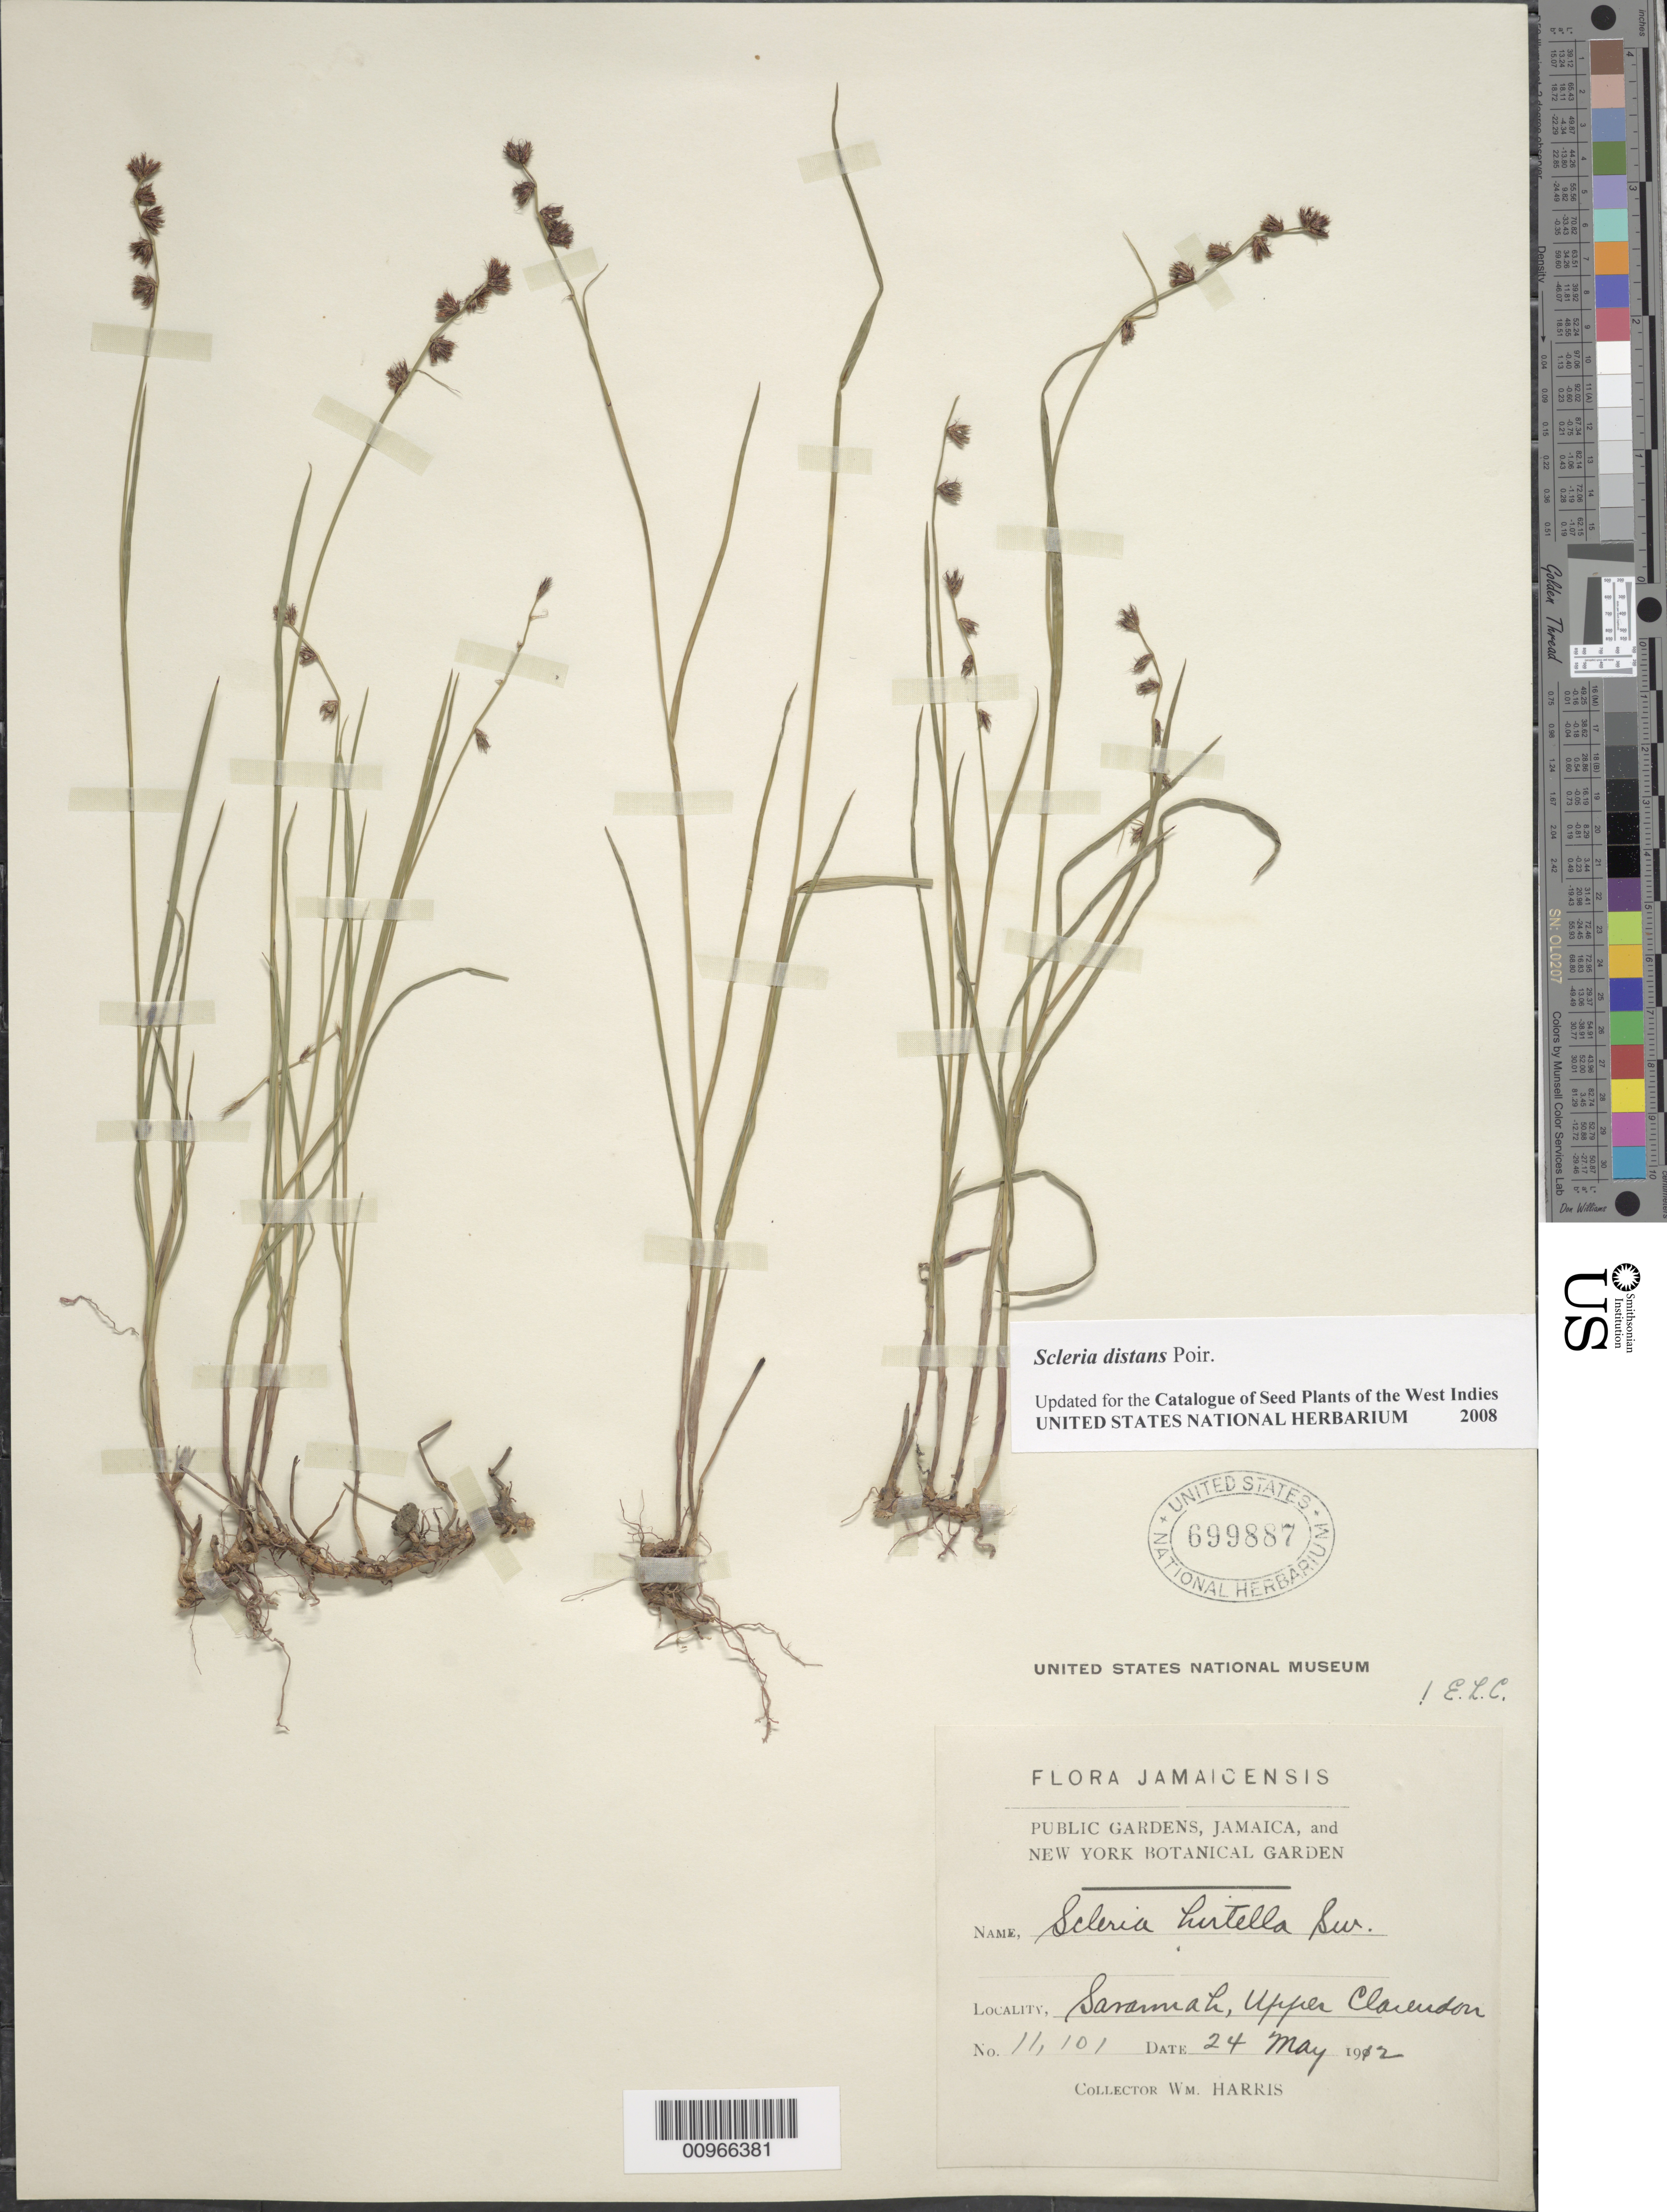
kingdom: Plantae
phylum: Tracheophyta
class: Liliopsida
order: Poales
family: Cyperaceae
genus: Scleria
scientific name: Scleria distans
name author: Poir.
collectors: W. H. Harris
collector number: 11101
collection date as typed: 24 May 1912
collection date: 1912-05-24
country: Jamaica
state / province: Clarendon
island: Jamaica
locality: Savanna, Upper Clarendon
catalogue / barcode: US 699887